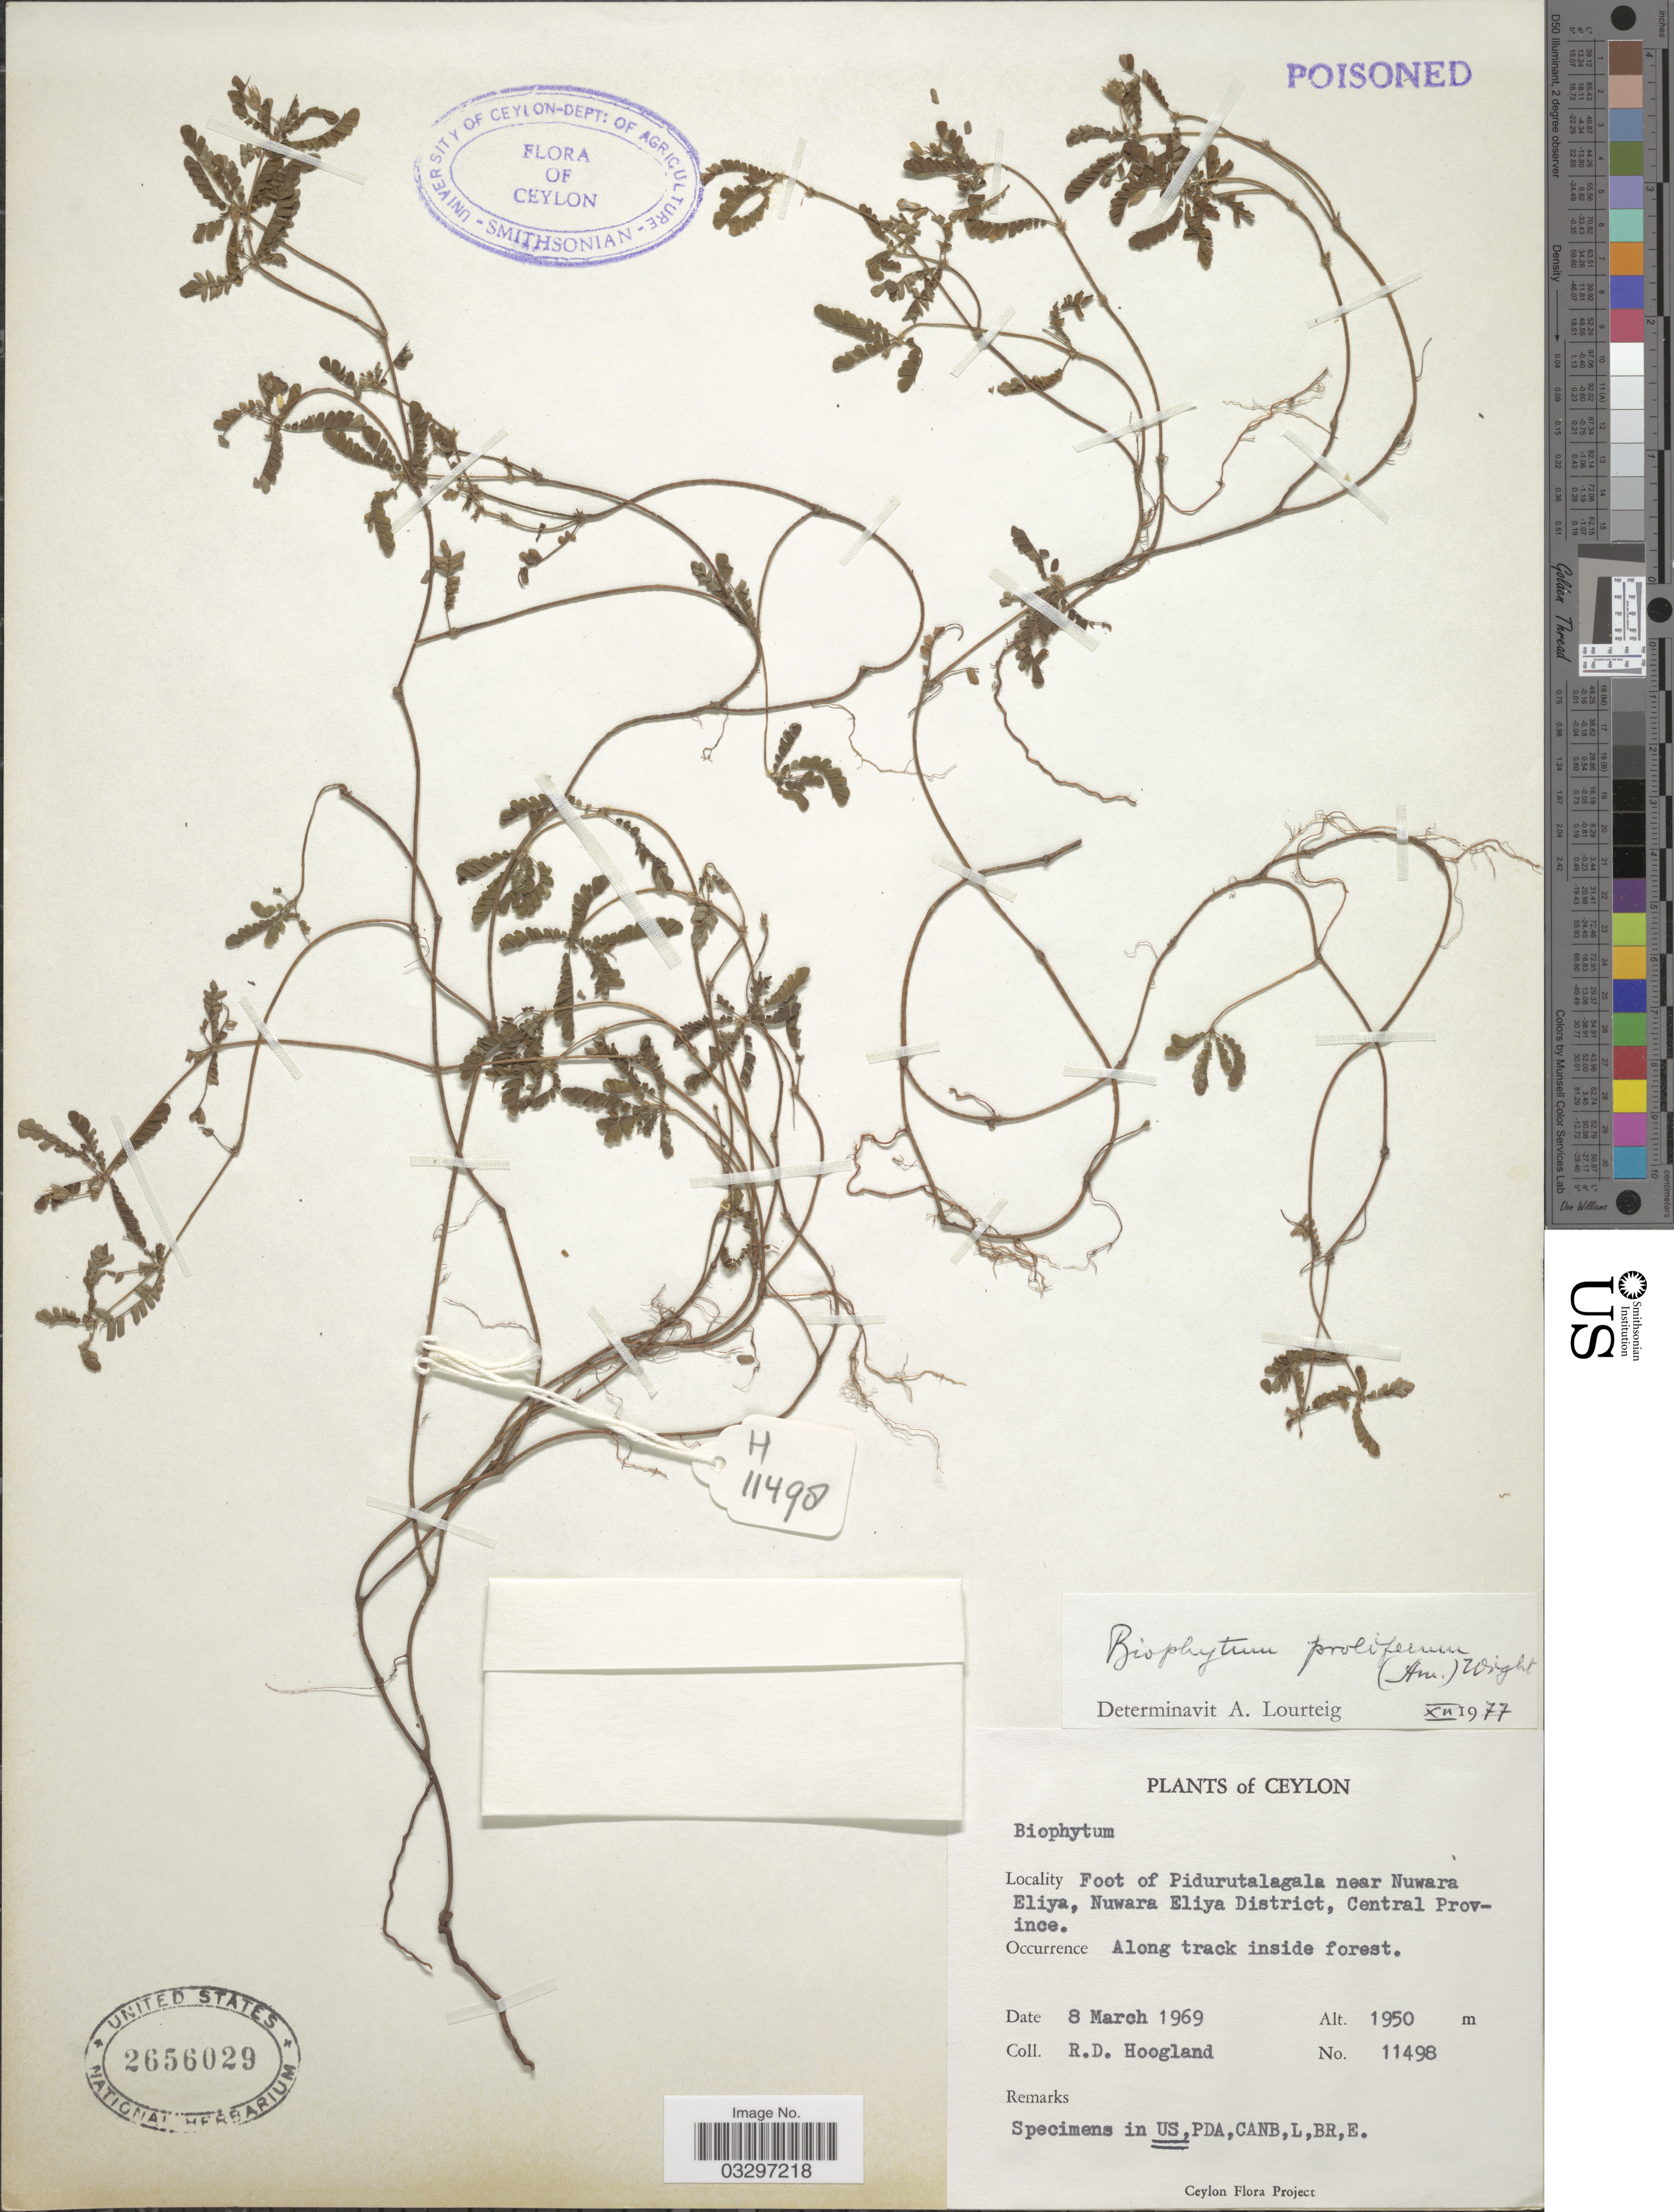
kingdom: Plantae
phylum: Tracheophyta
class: Magnoliopsida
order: Oxalidales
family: Oxalidaceae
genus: Biophytum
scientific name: Biophytum proliferum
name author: (Arn.) Wight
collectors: R. D. Hoogland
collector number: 11498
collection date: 1969-03-08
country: Sri Lanka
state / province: Central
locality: Ceylon. Foot of Pidurutalagala near Nuwara Eliya, Nuwara Eliya District. Along track inside forest.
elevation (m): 1950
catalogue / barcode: US 2656029